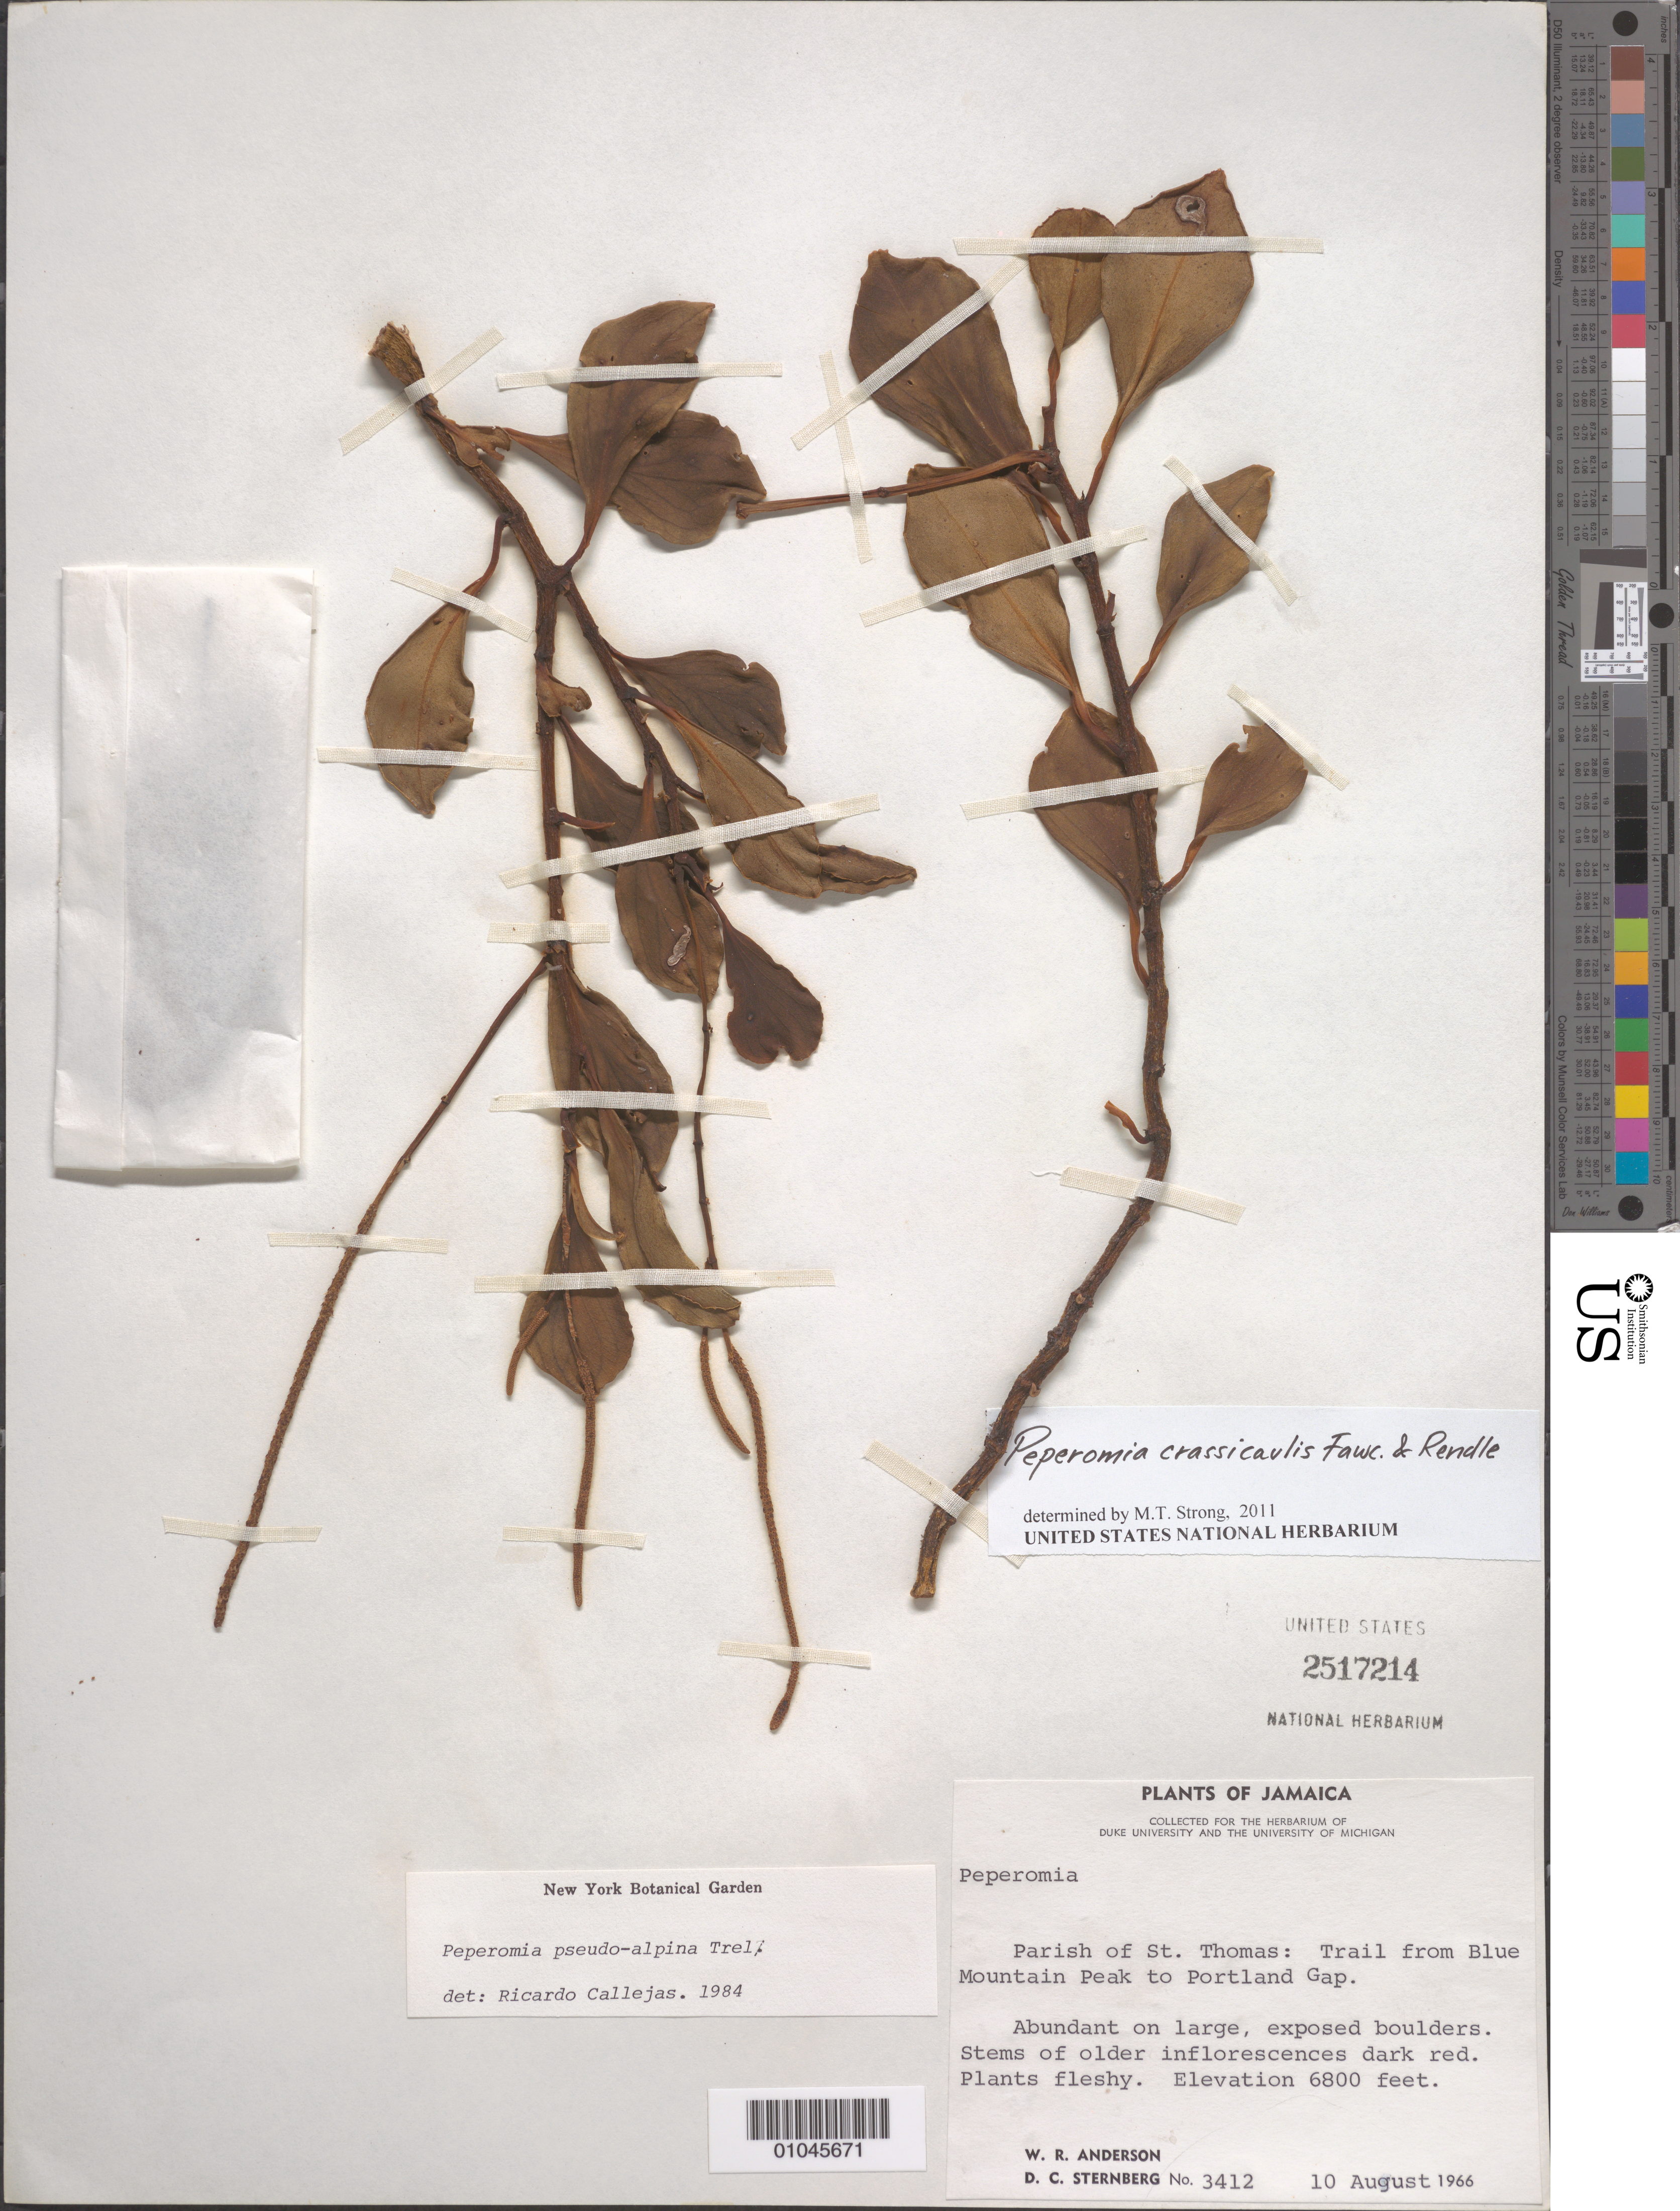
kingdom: Plantae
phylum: Tracheophyta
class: Magnoliopsida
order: Piperales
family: Piperaceae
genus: Peperomia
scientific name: Peperomia crassicaulis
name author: Fawc. & Rendle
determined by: Strong, M. T., (US), Smithsonian Institution - National Museum of Natural History (UNITED STATES)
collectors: W. R. Anderson & D. Sternberg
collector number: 3412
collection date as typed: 10 Aug 1966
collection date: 1966-08-10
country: Jamaica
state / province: Saint Thomas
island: Jamaica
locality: Trail from Blue Mt Peak to Portland Gap. Abundant on large, exposed boulders.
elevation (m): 2073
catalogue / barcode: US 2517214